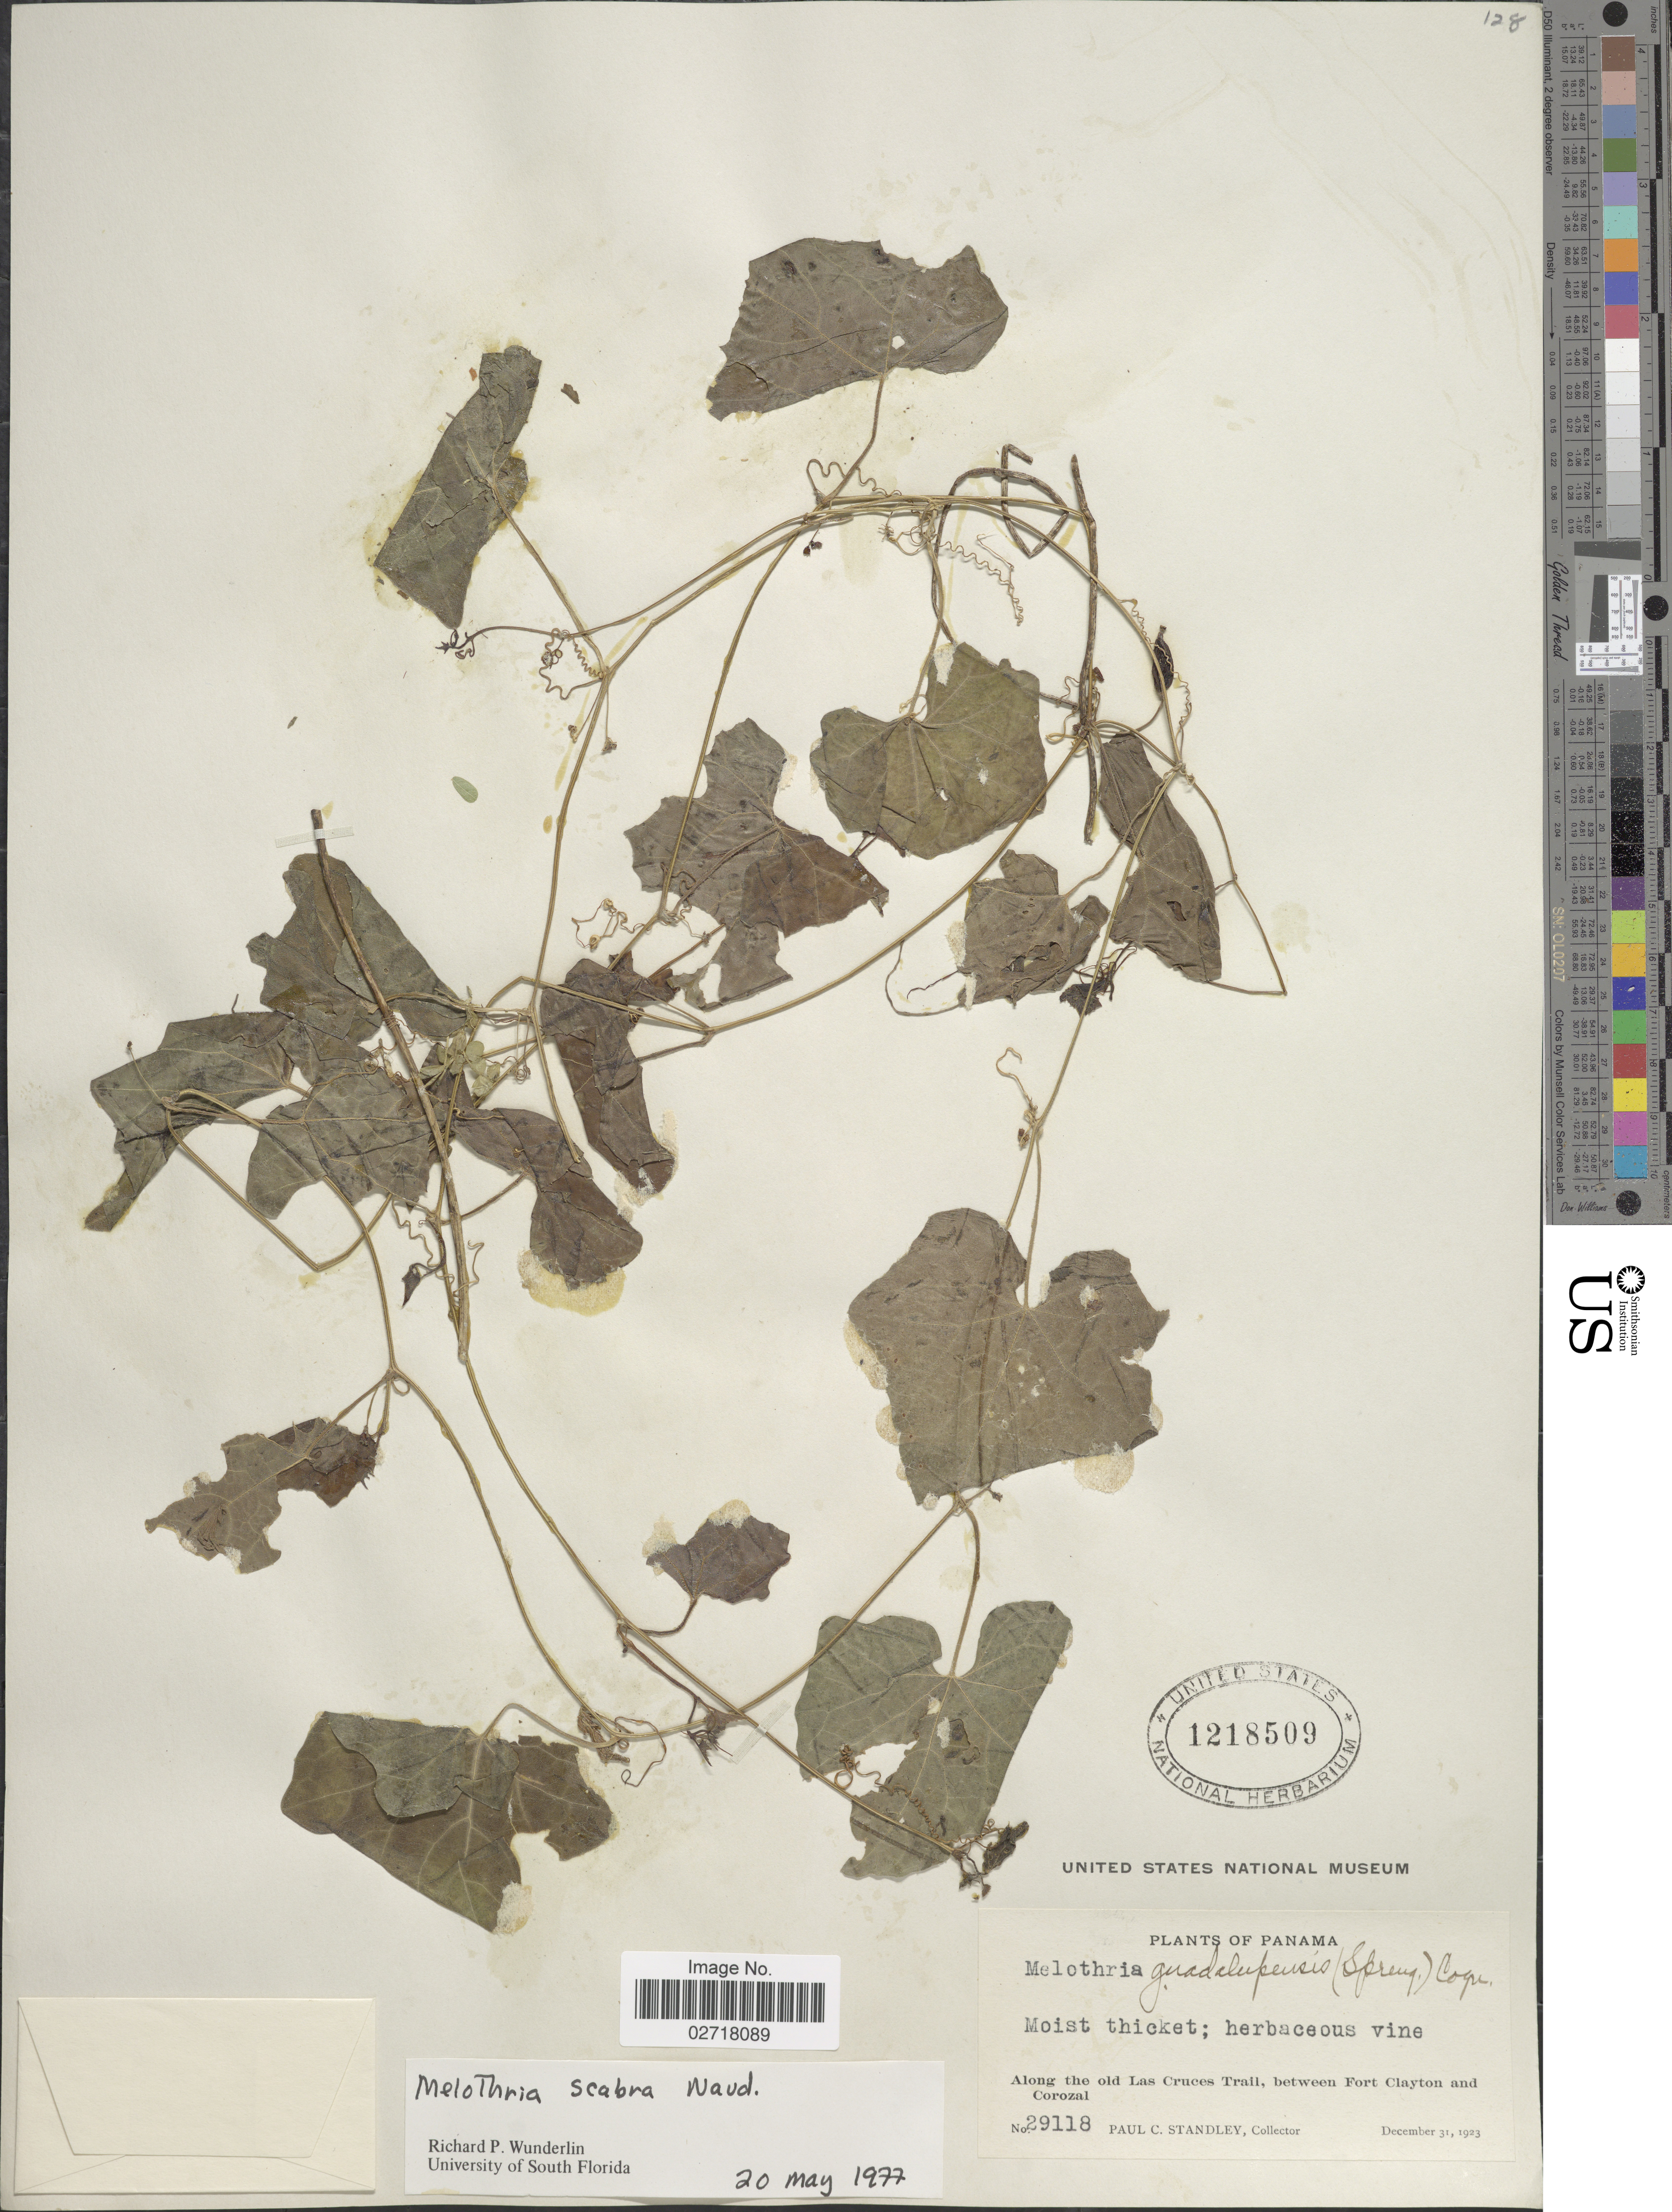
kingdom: Plantae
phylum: Tracheophyta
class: Magnoliopsida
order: Cucurbitales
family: Cucurbitaceae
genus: Melothria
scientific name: Melothria scabra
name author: Naudin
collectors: P. C. Standley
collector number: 29118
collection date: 1923-12-31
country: Panama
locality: Along the old Las Cruces Trail, between Fort Clayton and Corozal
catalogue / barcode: US 1218509